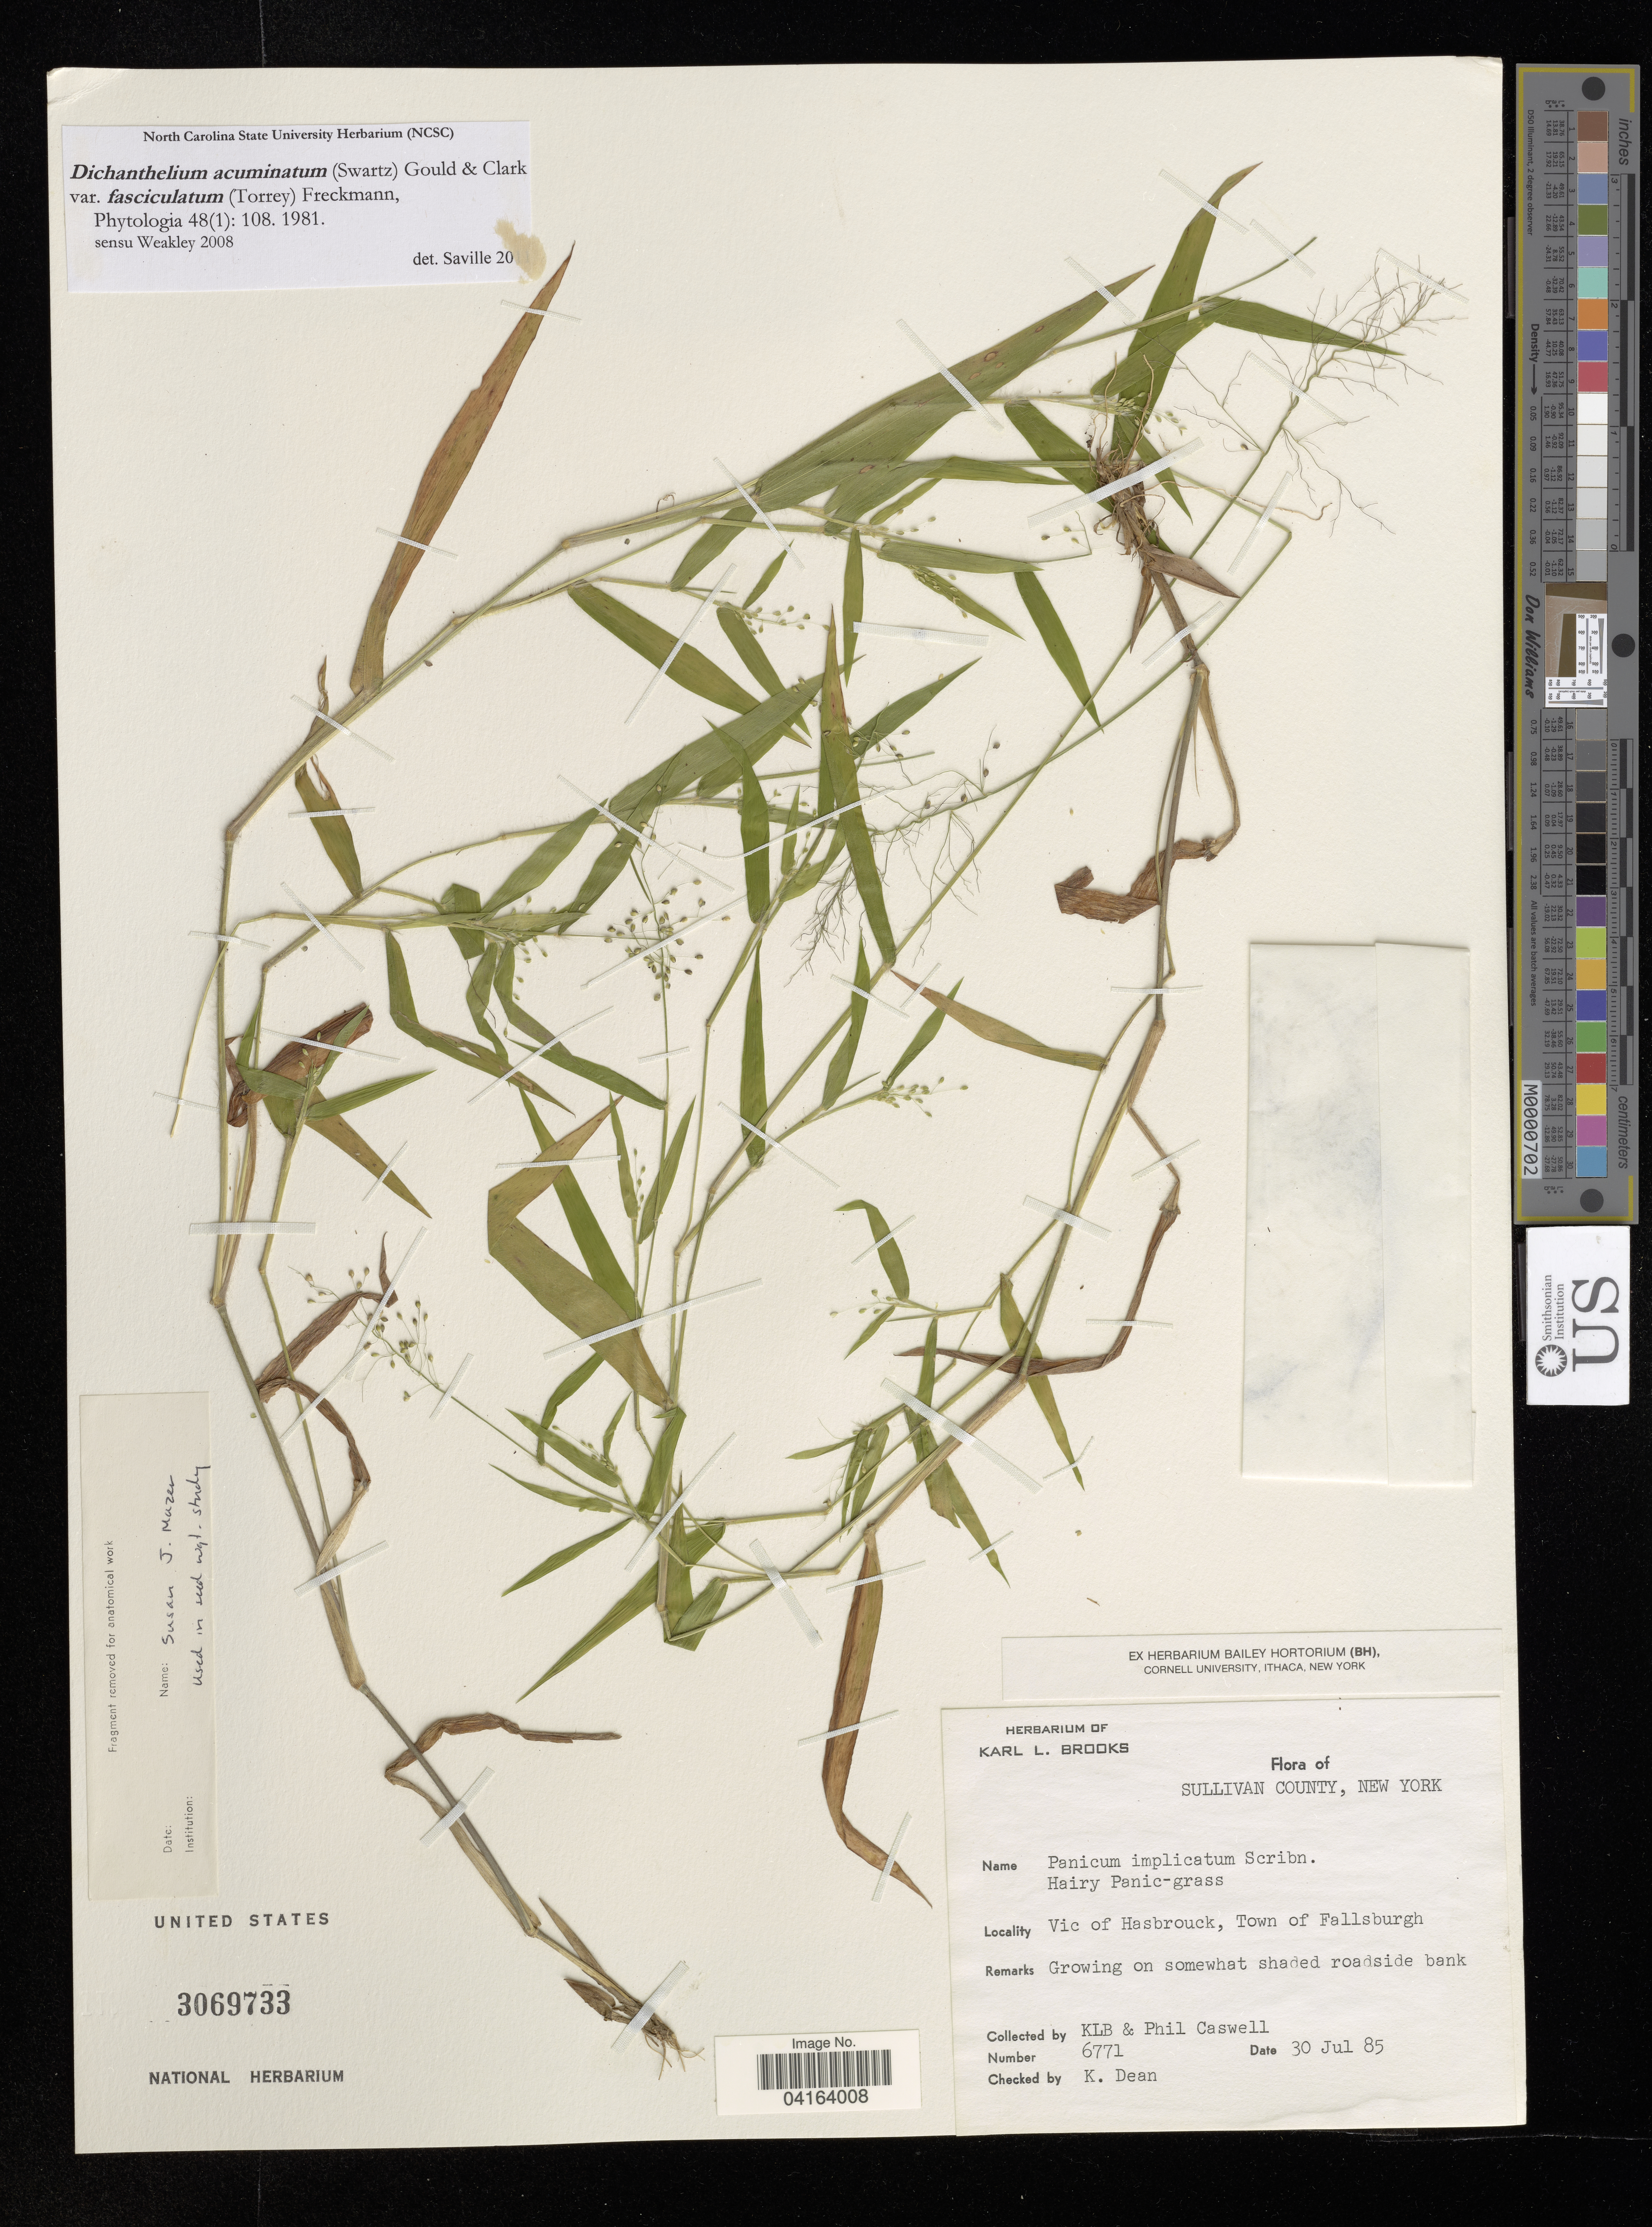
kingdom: Plantae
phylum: Tracheophyta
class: Liliopsida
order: Poales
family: Poaceae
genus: Dichanthelium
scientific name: Dichanthelium acuminatum var. fasciculatum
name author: (Torr.) Freckmann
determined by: Saville, A. C., (NCSC), North Carolina State University (UNITED STATES)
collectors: K. KLB & P. Caswell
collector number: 6771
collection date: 1985-07-30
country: United States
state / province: New York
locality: Sullivan County. Vic of Hasbrouck, Town of Fallsburgh.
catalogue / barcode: US 3069733